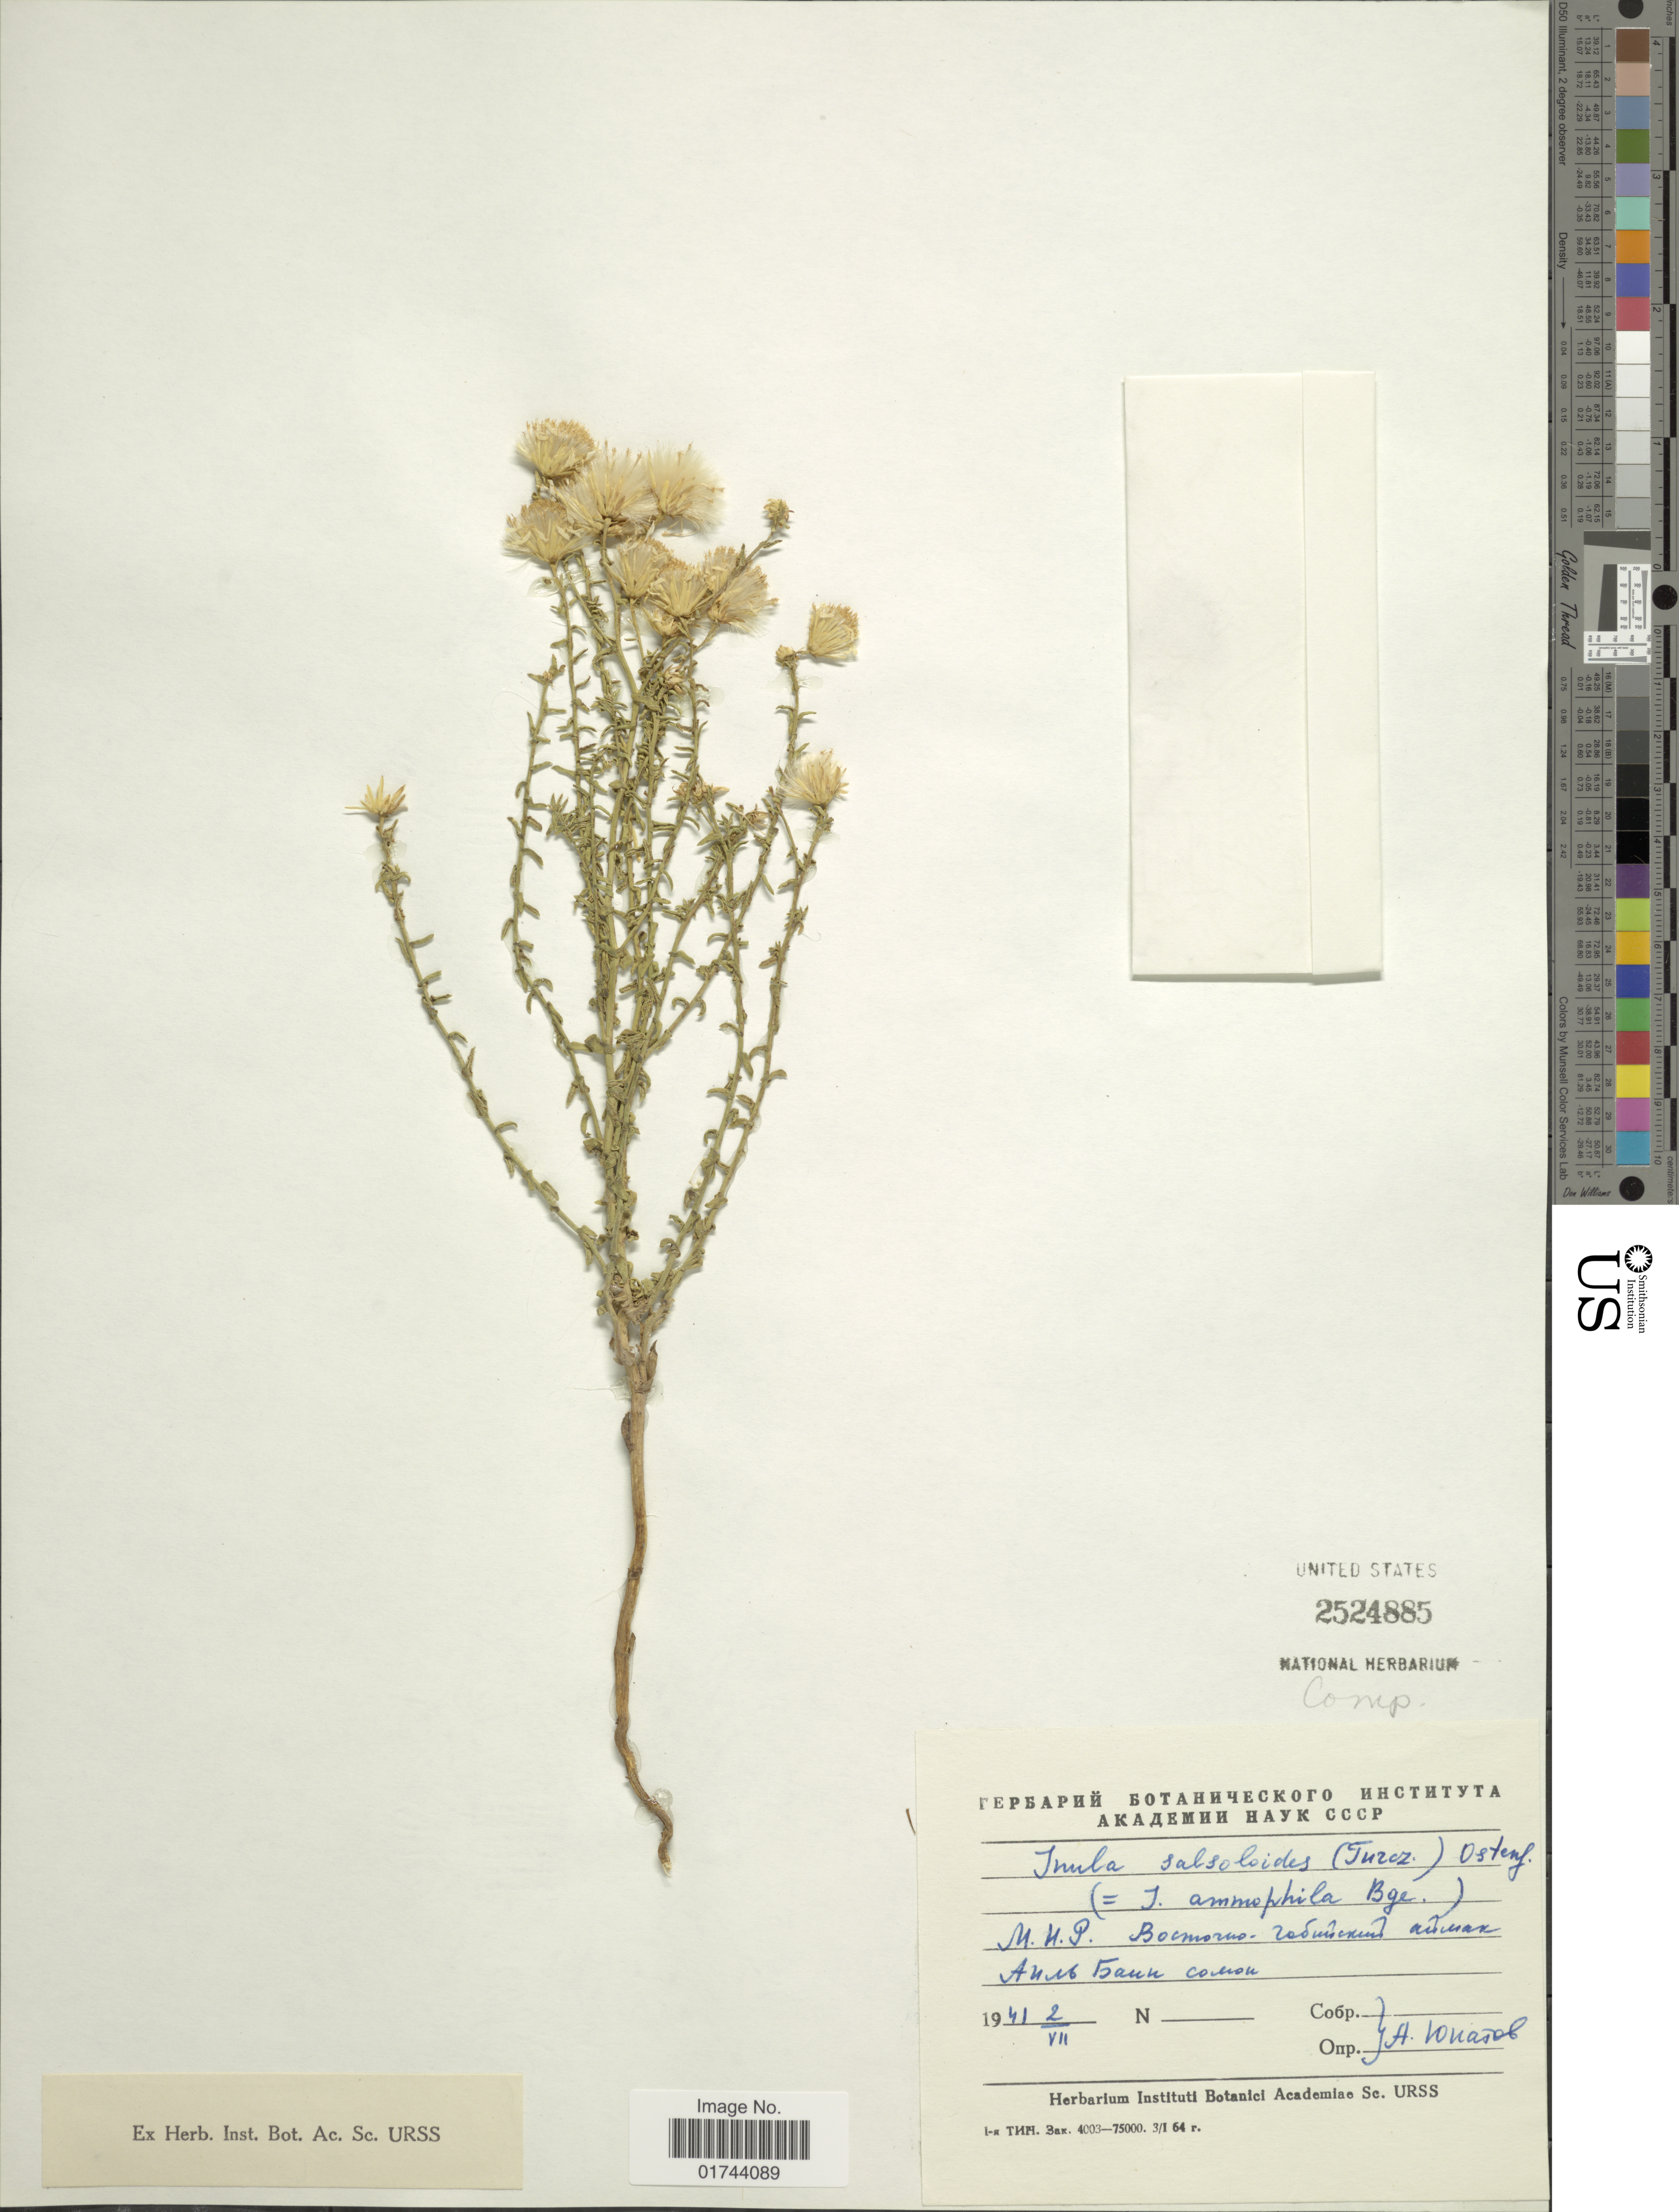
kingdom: Plantae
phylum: Tracheophyta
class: Magnoliopsida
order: Asterales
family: Asteraceae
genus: Inula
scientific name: Inula salsoloides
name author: (Turcz.) Ostenf.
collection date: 1941-07-02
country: Mongolia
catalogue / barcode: US 2524885